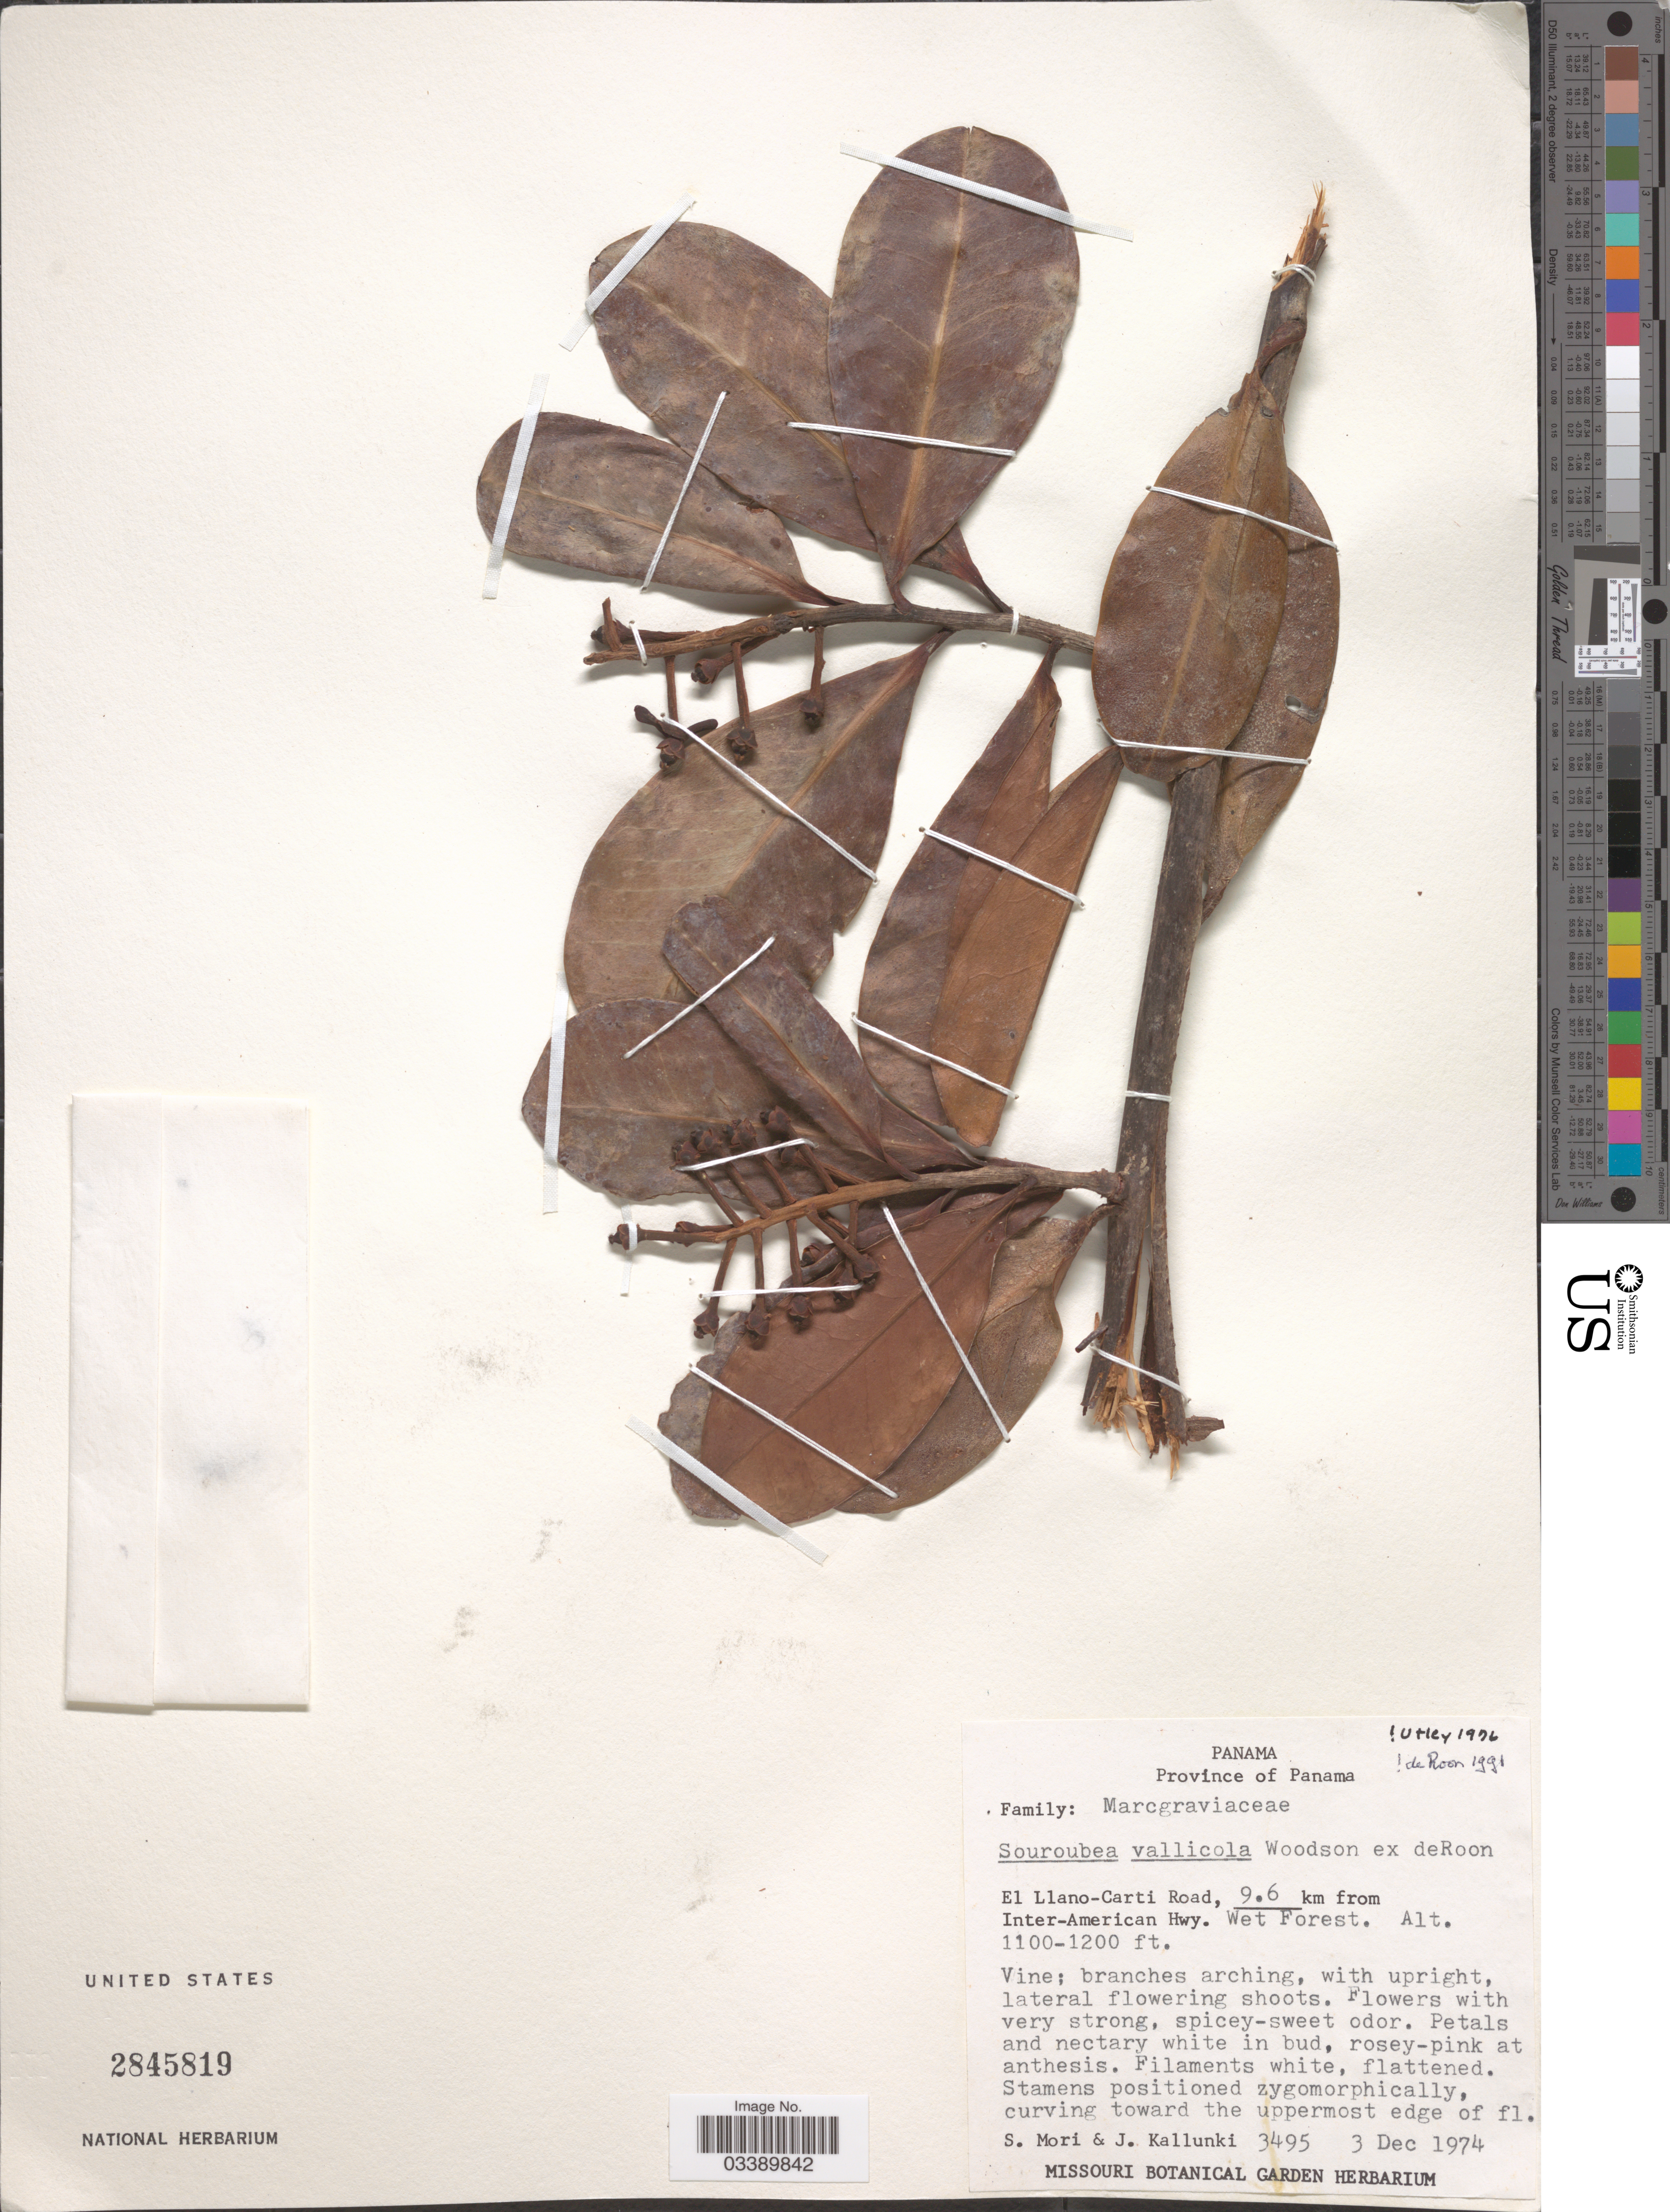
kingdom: Plantae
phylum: Tracheophyta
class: Magnoliopsida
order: Ericales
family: Marcgraviaceae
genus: Souroubea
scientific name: Souroubea vallicola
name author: Woodson ex de Roon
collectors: S. Mori & J. Kallunki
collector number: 3495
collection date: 1974-12-03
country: Panama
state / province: Panamá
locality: El Llano-Carti Road, 9.6 km from Inter-American Hwy.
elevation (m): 335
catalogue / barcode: US 2845819